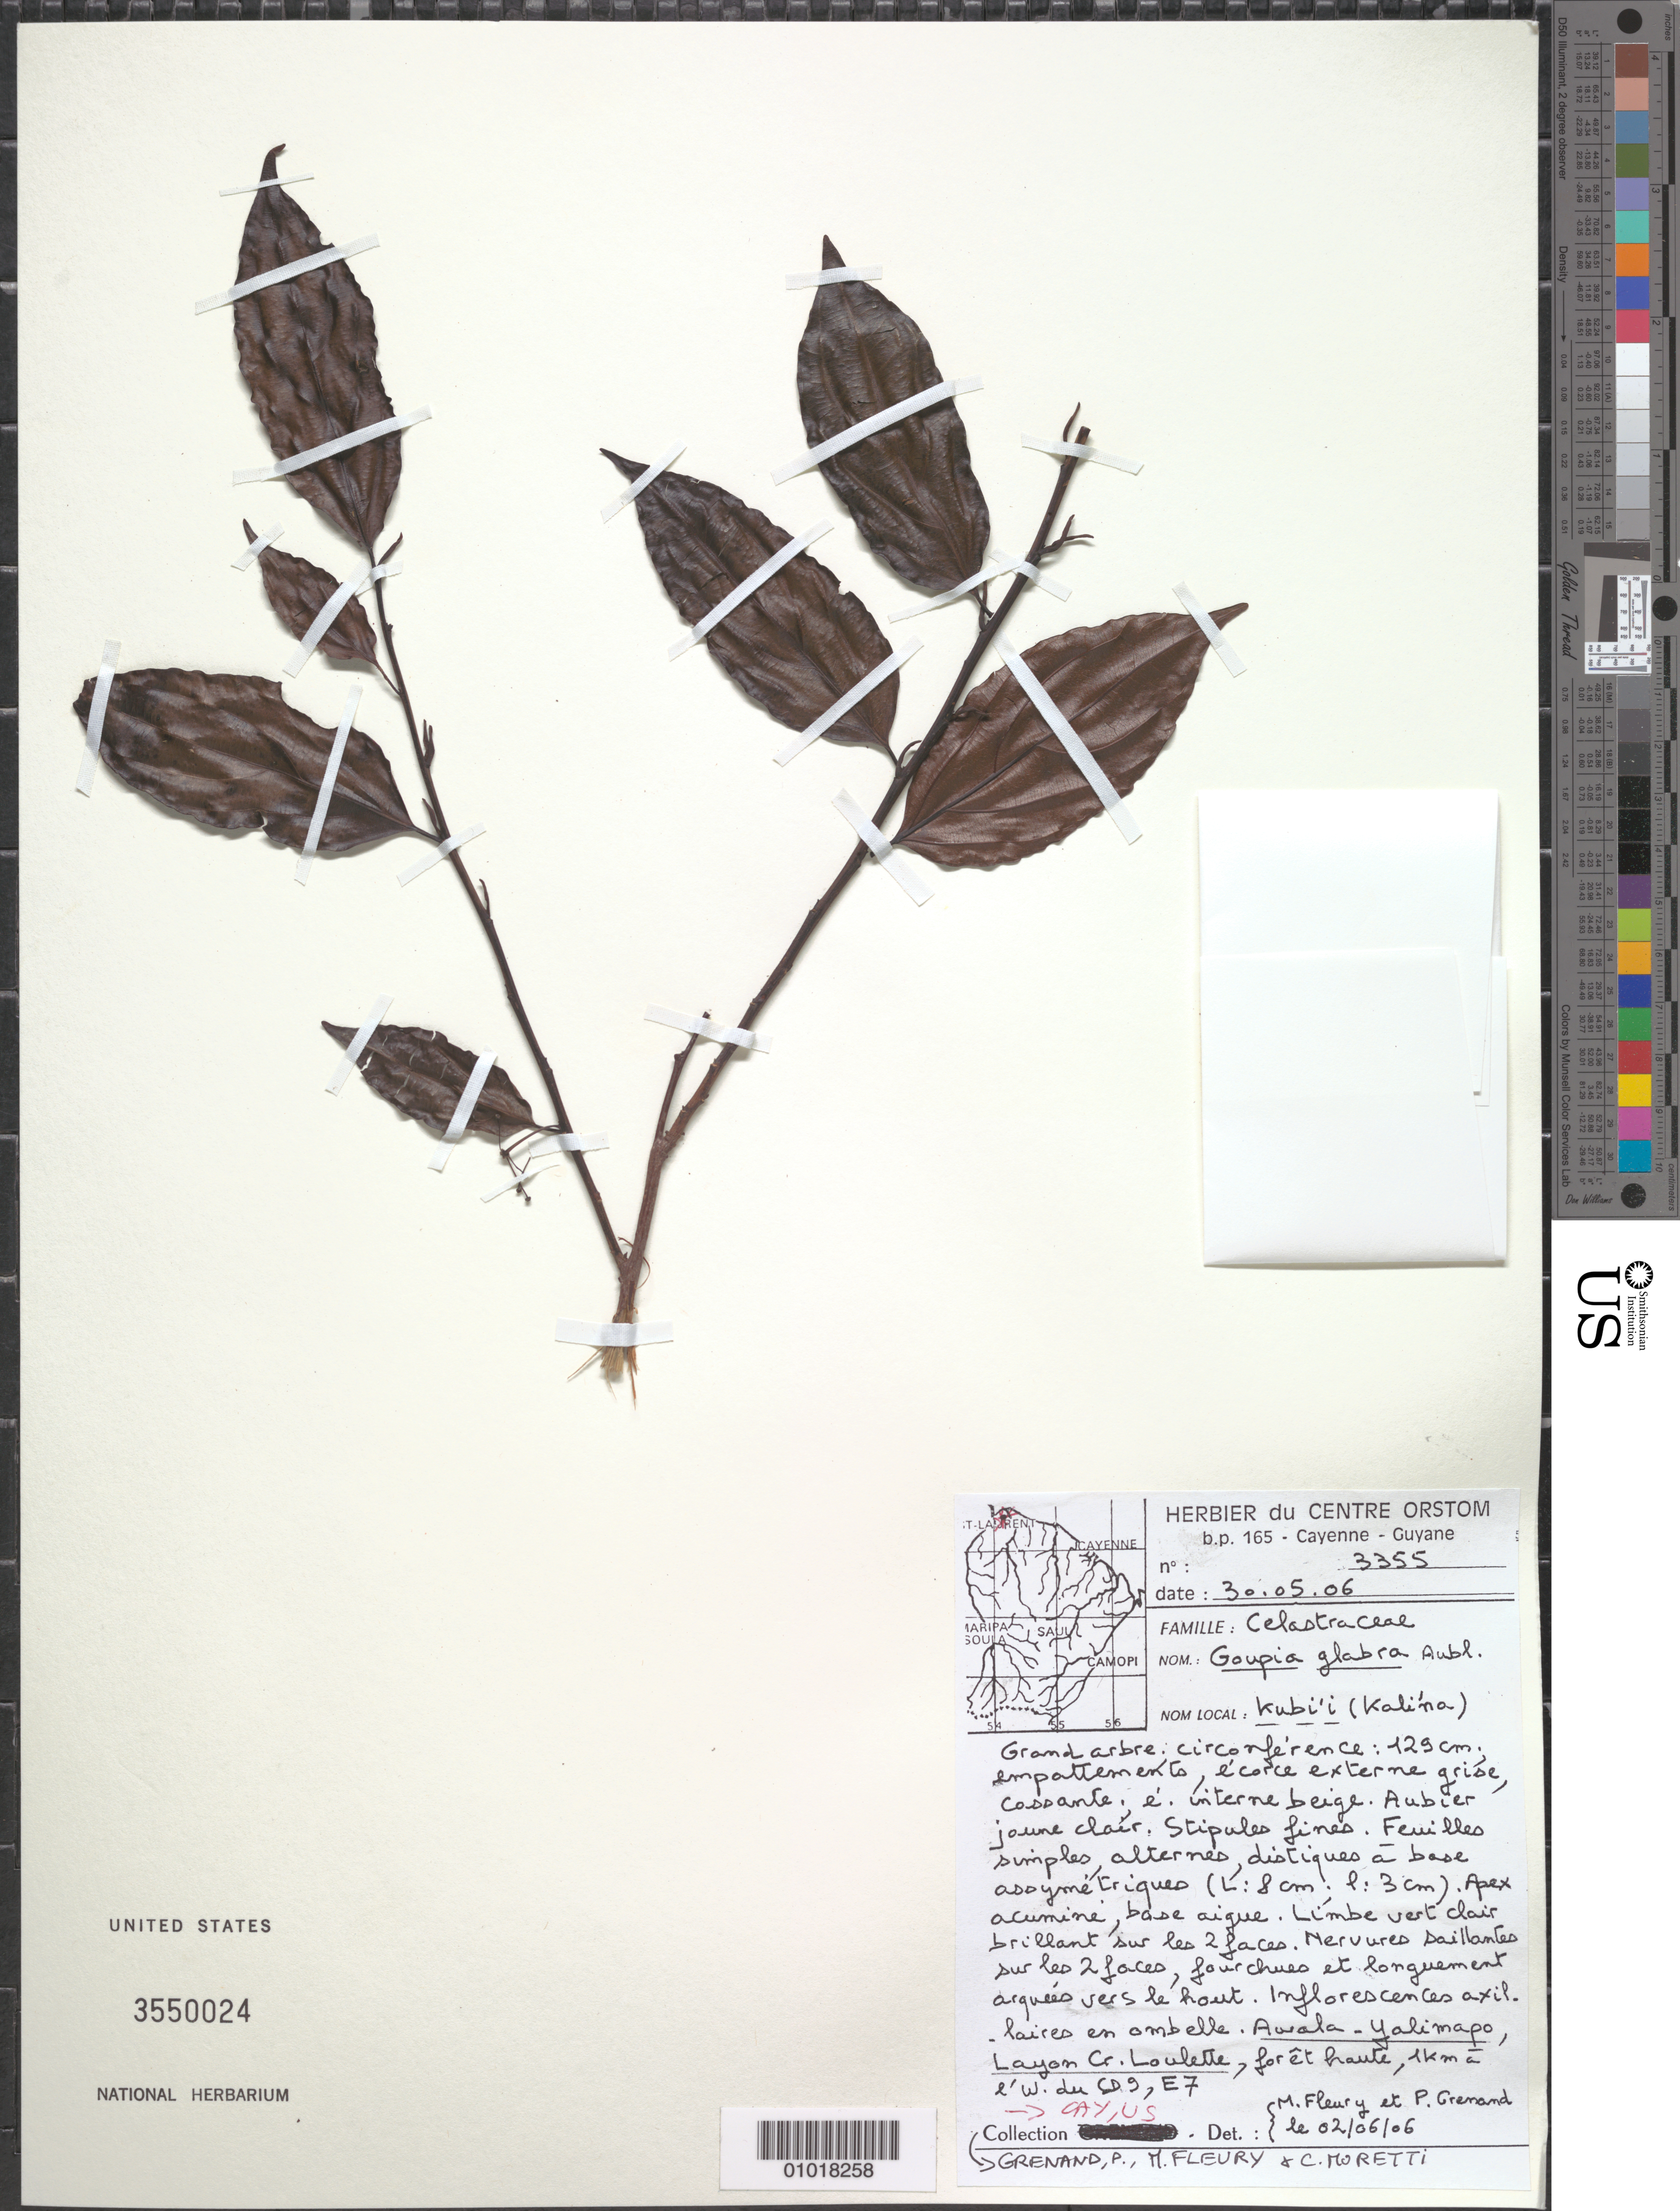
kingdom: Plantae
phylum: Tracheophyta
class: Magnoliopsida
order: Malpighiales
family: Goupiaceae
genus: Goupia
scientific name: Goupia glabra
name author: Aubl.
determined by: Fleury, M.; Grenand, P.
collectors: P. Grenand, M. Fleury & C. Moretti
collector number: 3355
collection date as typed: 30-May-06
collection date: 2006-05-30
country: French Guiana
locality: Awala - Yalimapo, Layon Cr. Loulette; 1km a W du CD 9; E7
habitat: Foret haute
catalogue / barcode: US 3550024